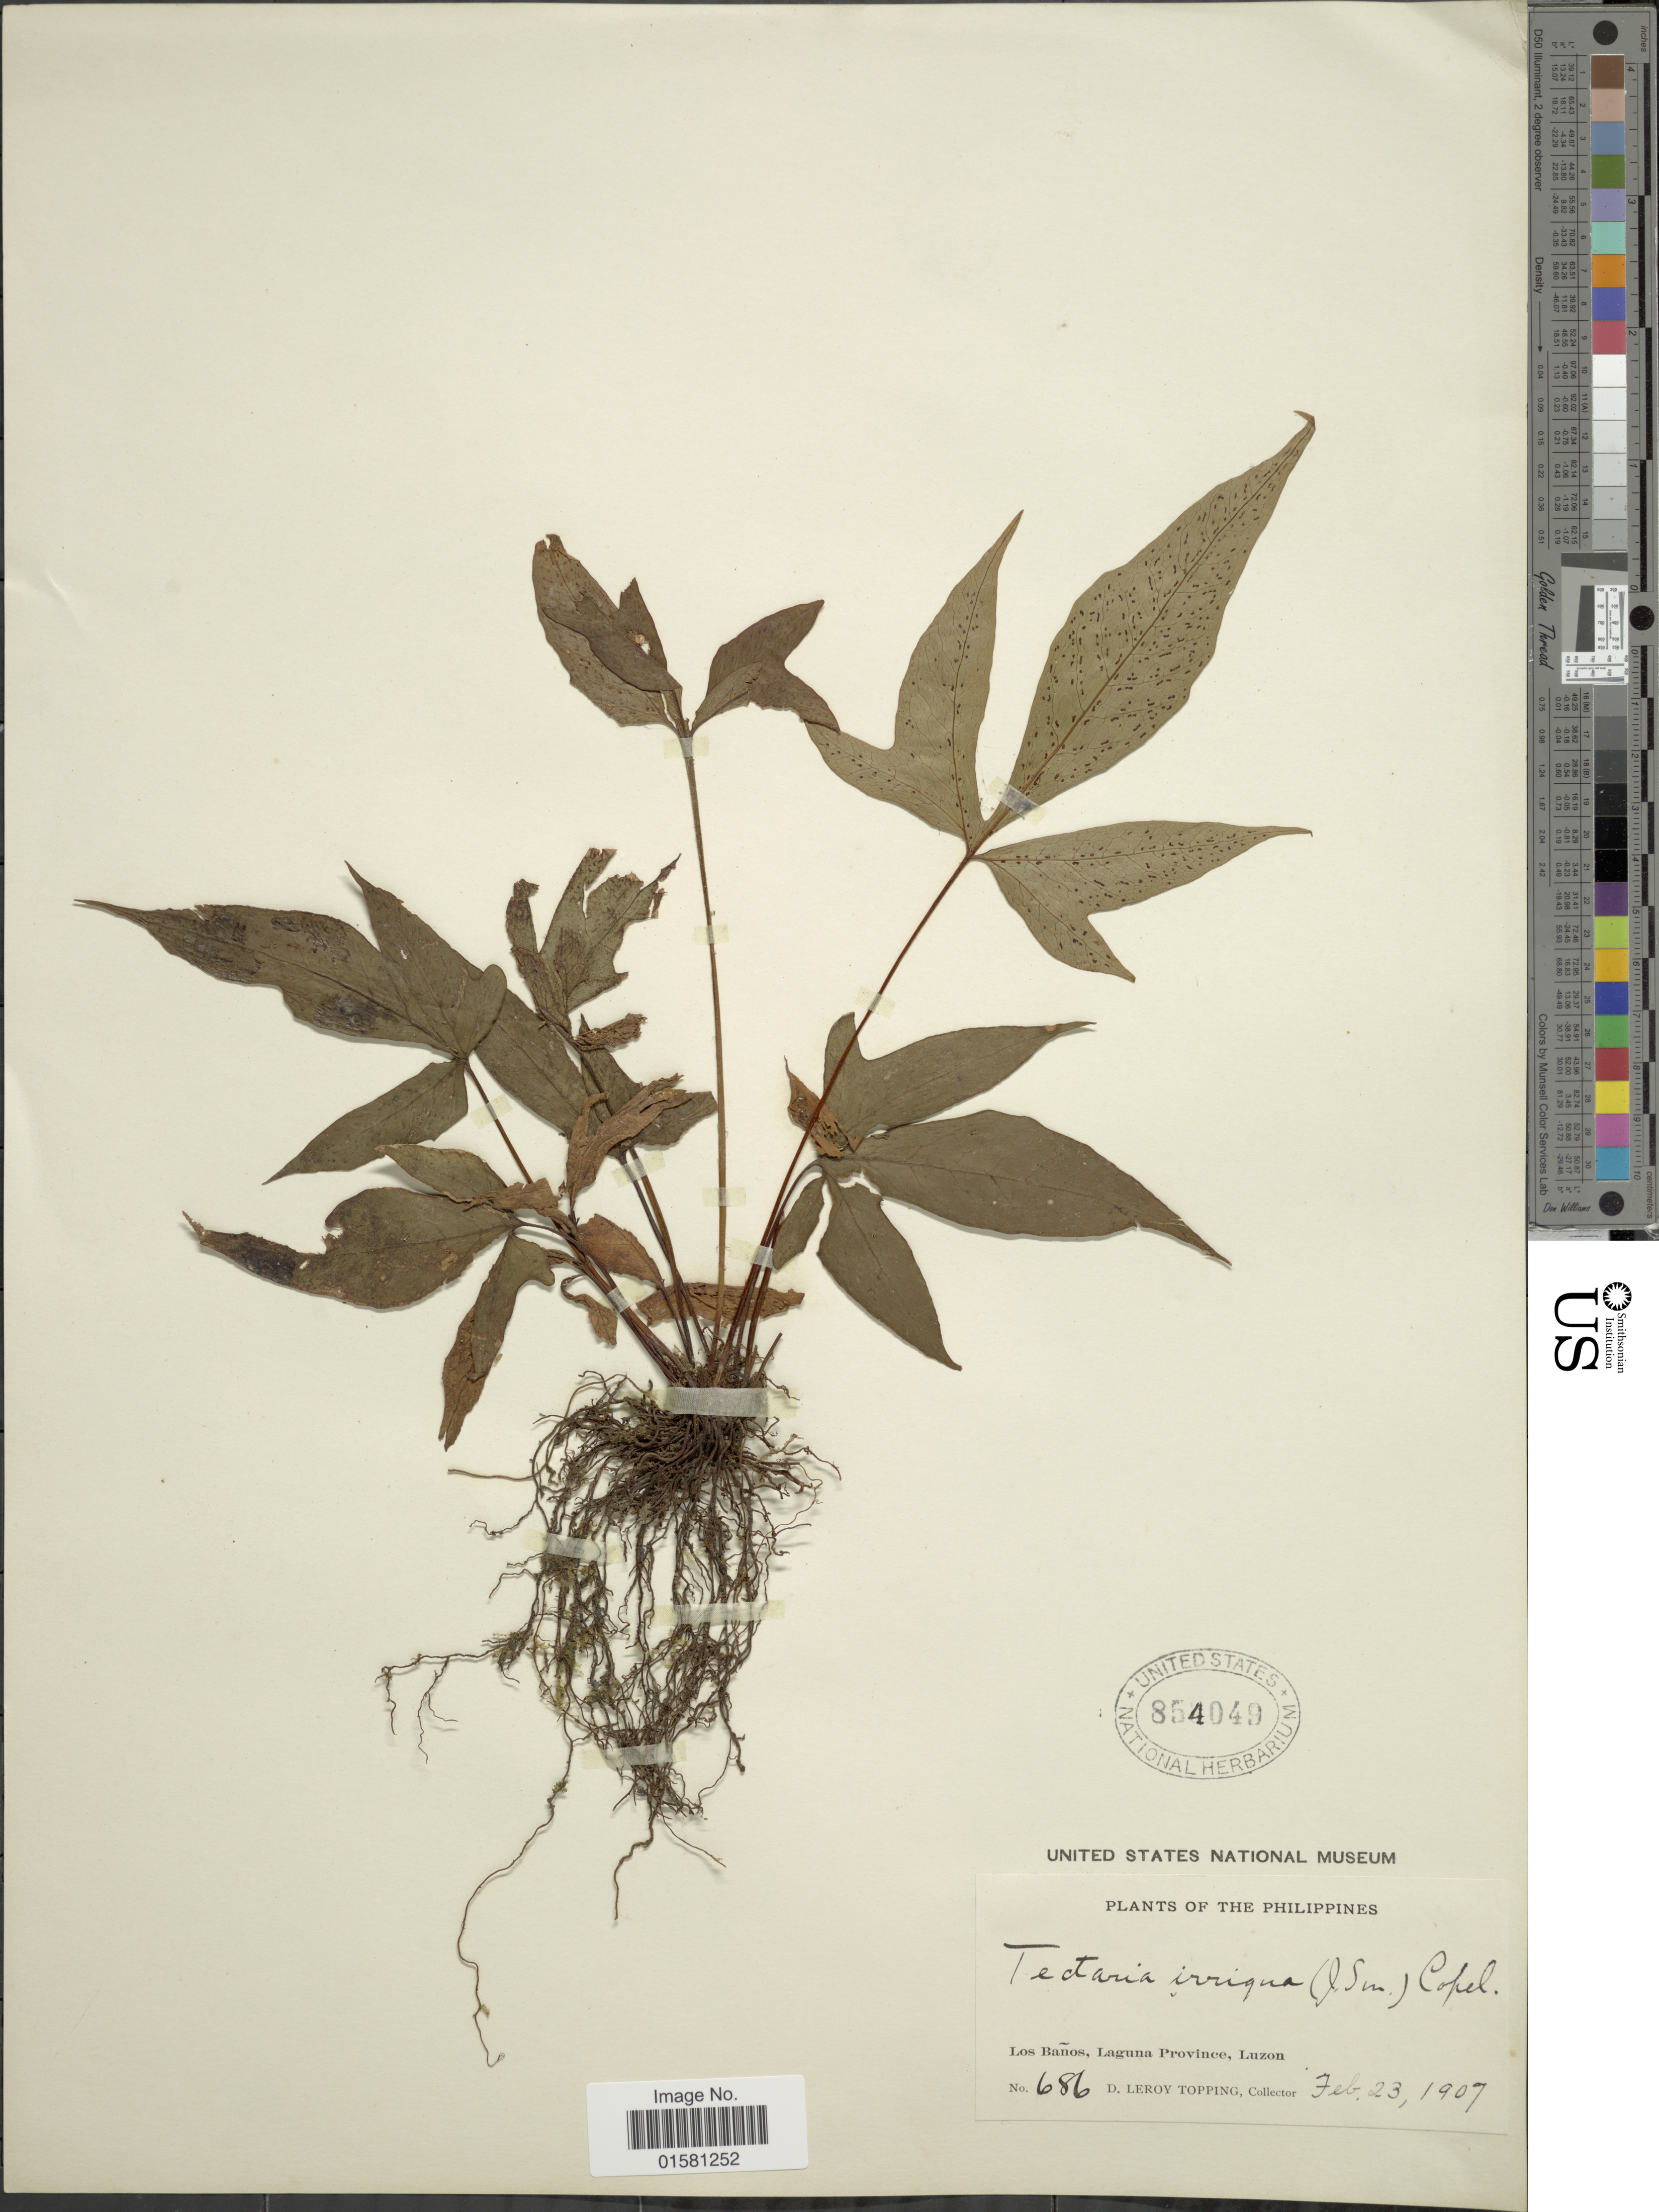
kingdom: Plantae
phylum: Tracheophyta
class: Polypodiopsida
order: Polypodiales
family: Tectariaceae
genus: Tectaria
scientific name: Tectaria trifida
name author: (Fée) Price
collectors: D. L. Topping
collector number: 686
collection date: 1907-02-23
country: Philippines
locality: Los Banos, Laguna Province, Luzon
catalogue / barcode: US 854049